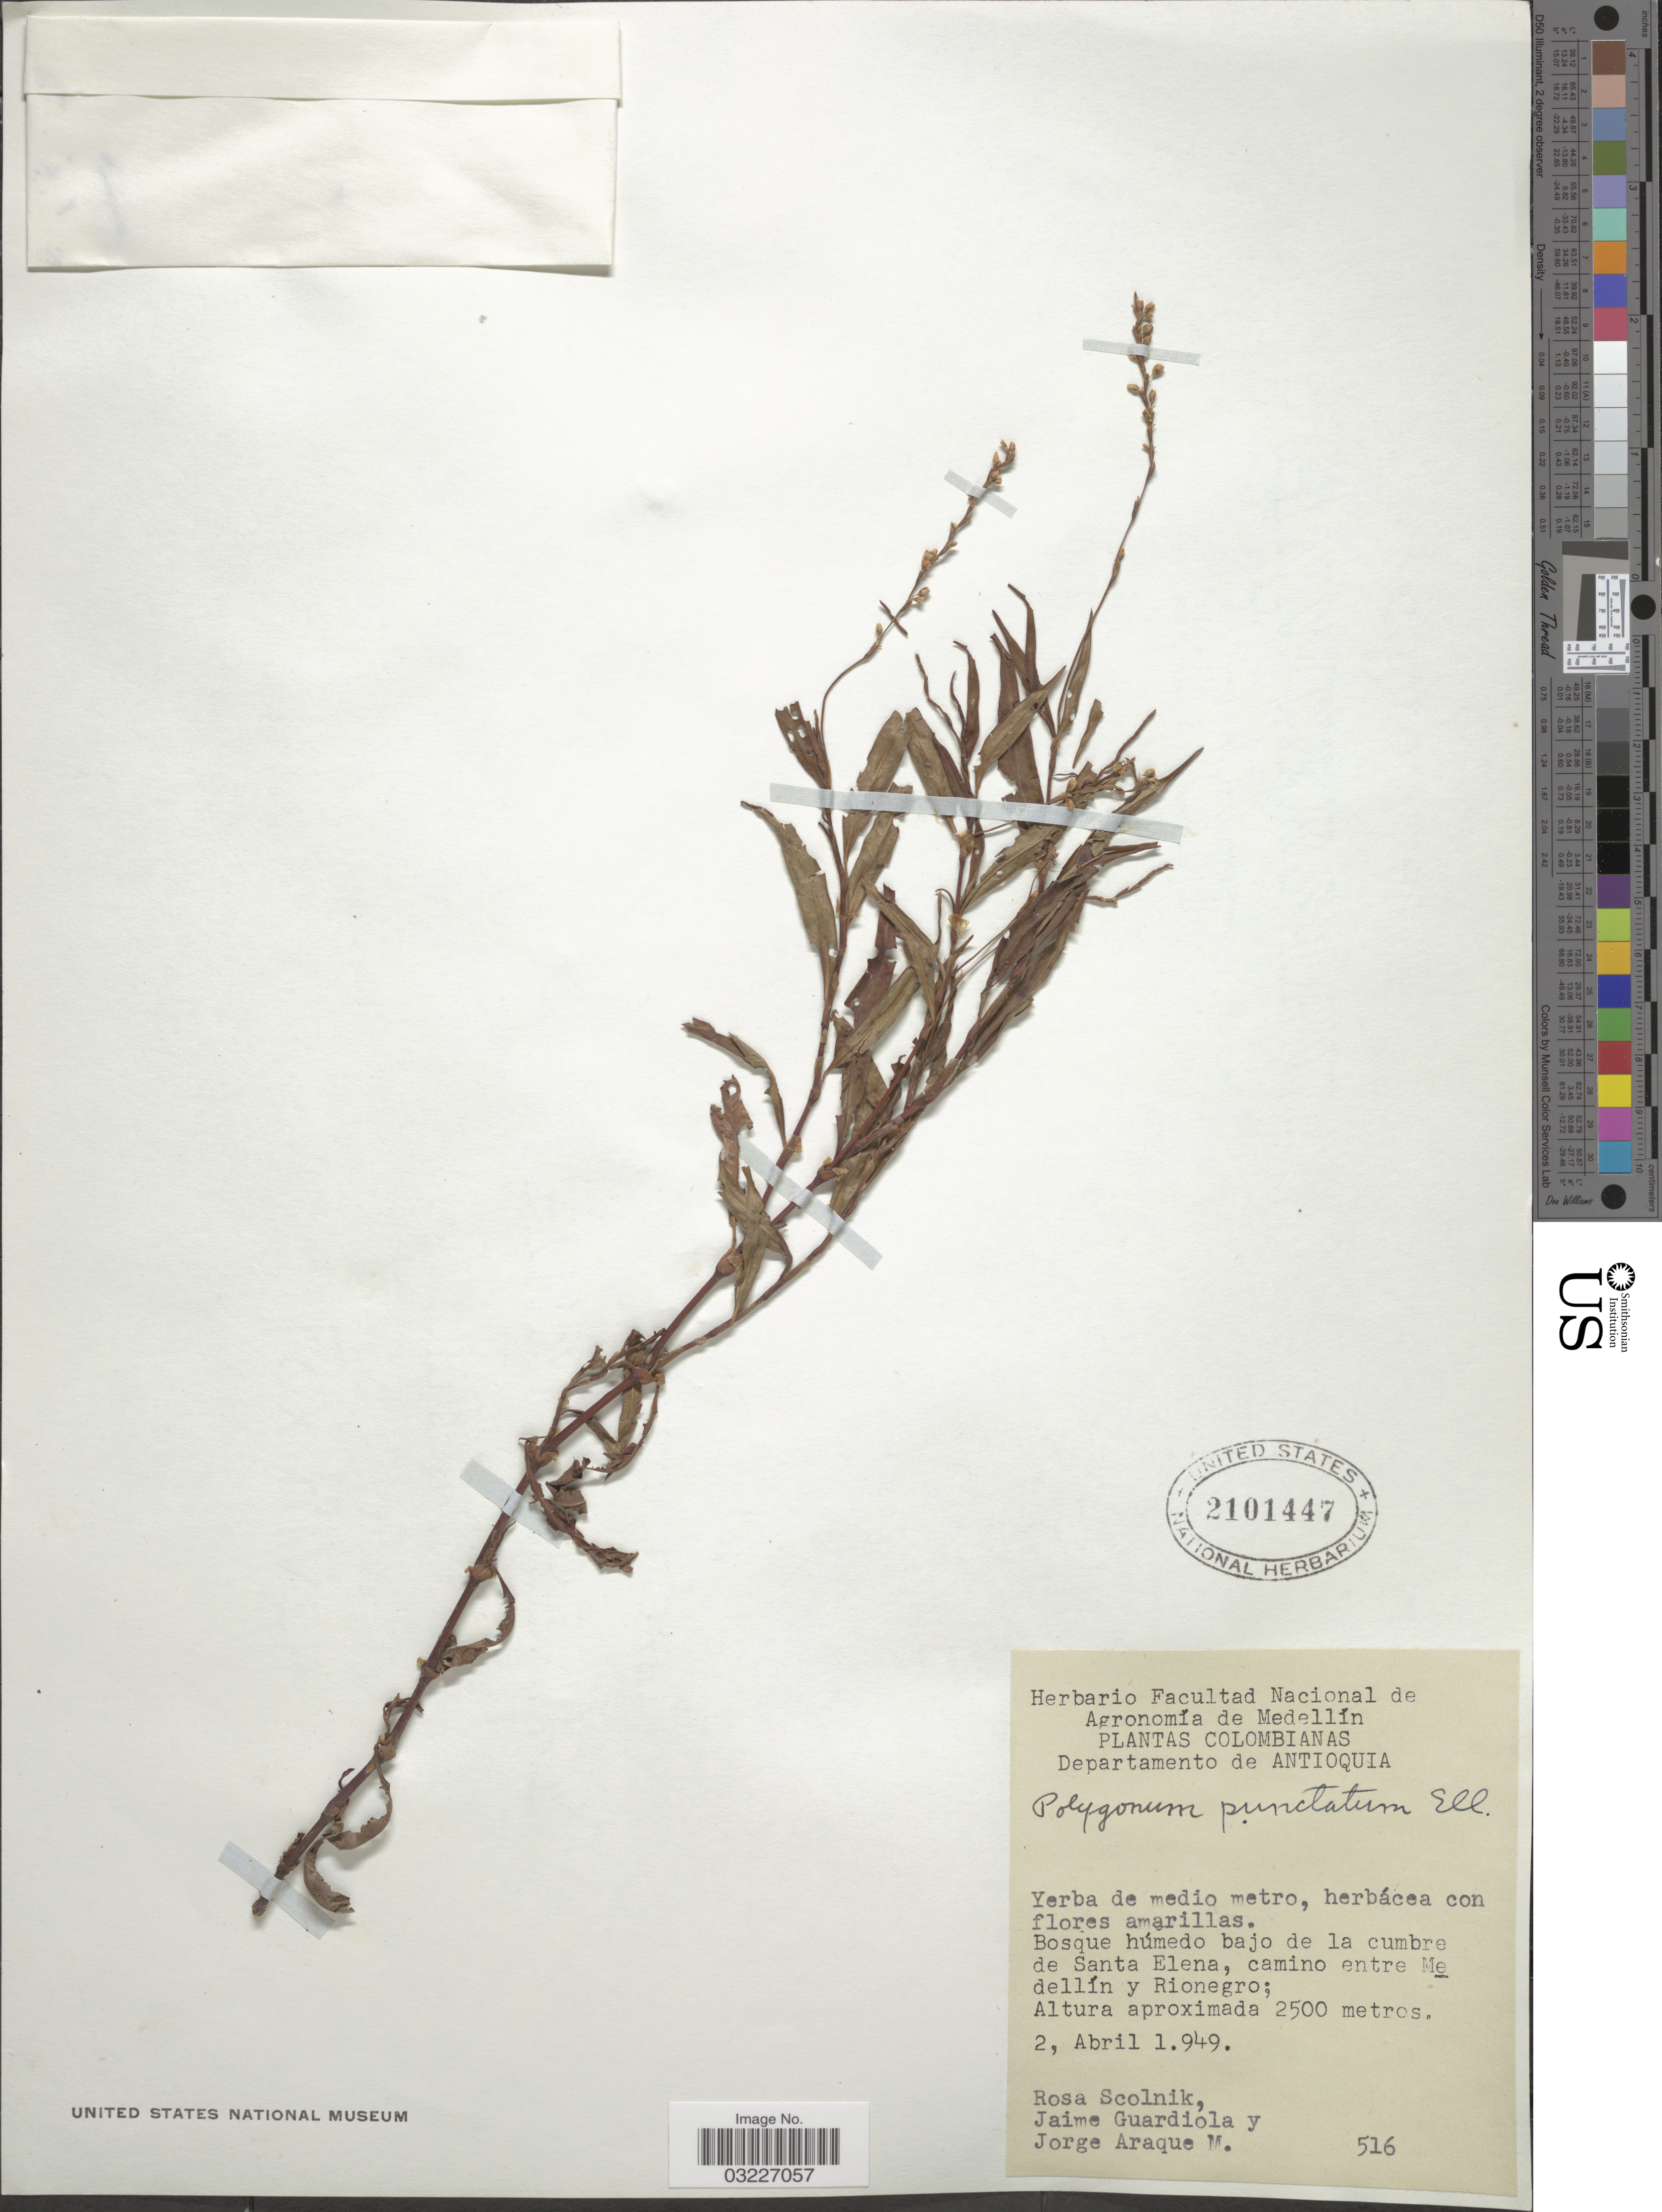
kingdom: Plantae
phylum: Tracheophyta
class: Magnoliopsida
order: Caryophyllales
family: Polygonaceae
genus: Polygonum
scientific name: Polygonum opelousanum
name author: Riddell ex Small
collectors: R. Scolnik, J. Guardiola & J. Araque Molina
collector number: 516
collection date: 1949-04-02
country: Colombia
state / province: Antioquia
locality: Departamento de Antioquia. Bajo de la cumbre de Santa Elena, camino entre Medellín y Rionegro.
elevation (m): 2500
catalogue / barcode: US 2101447